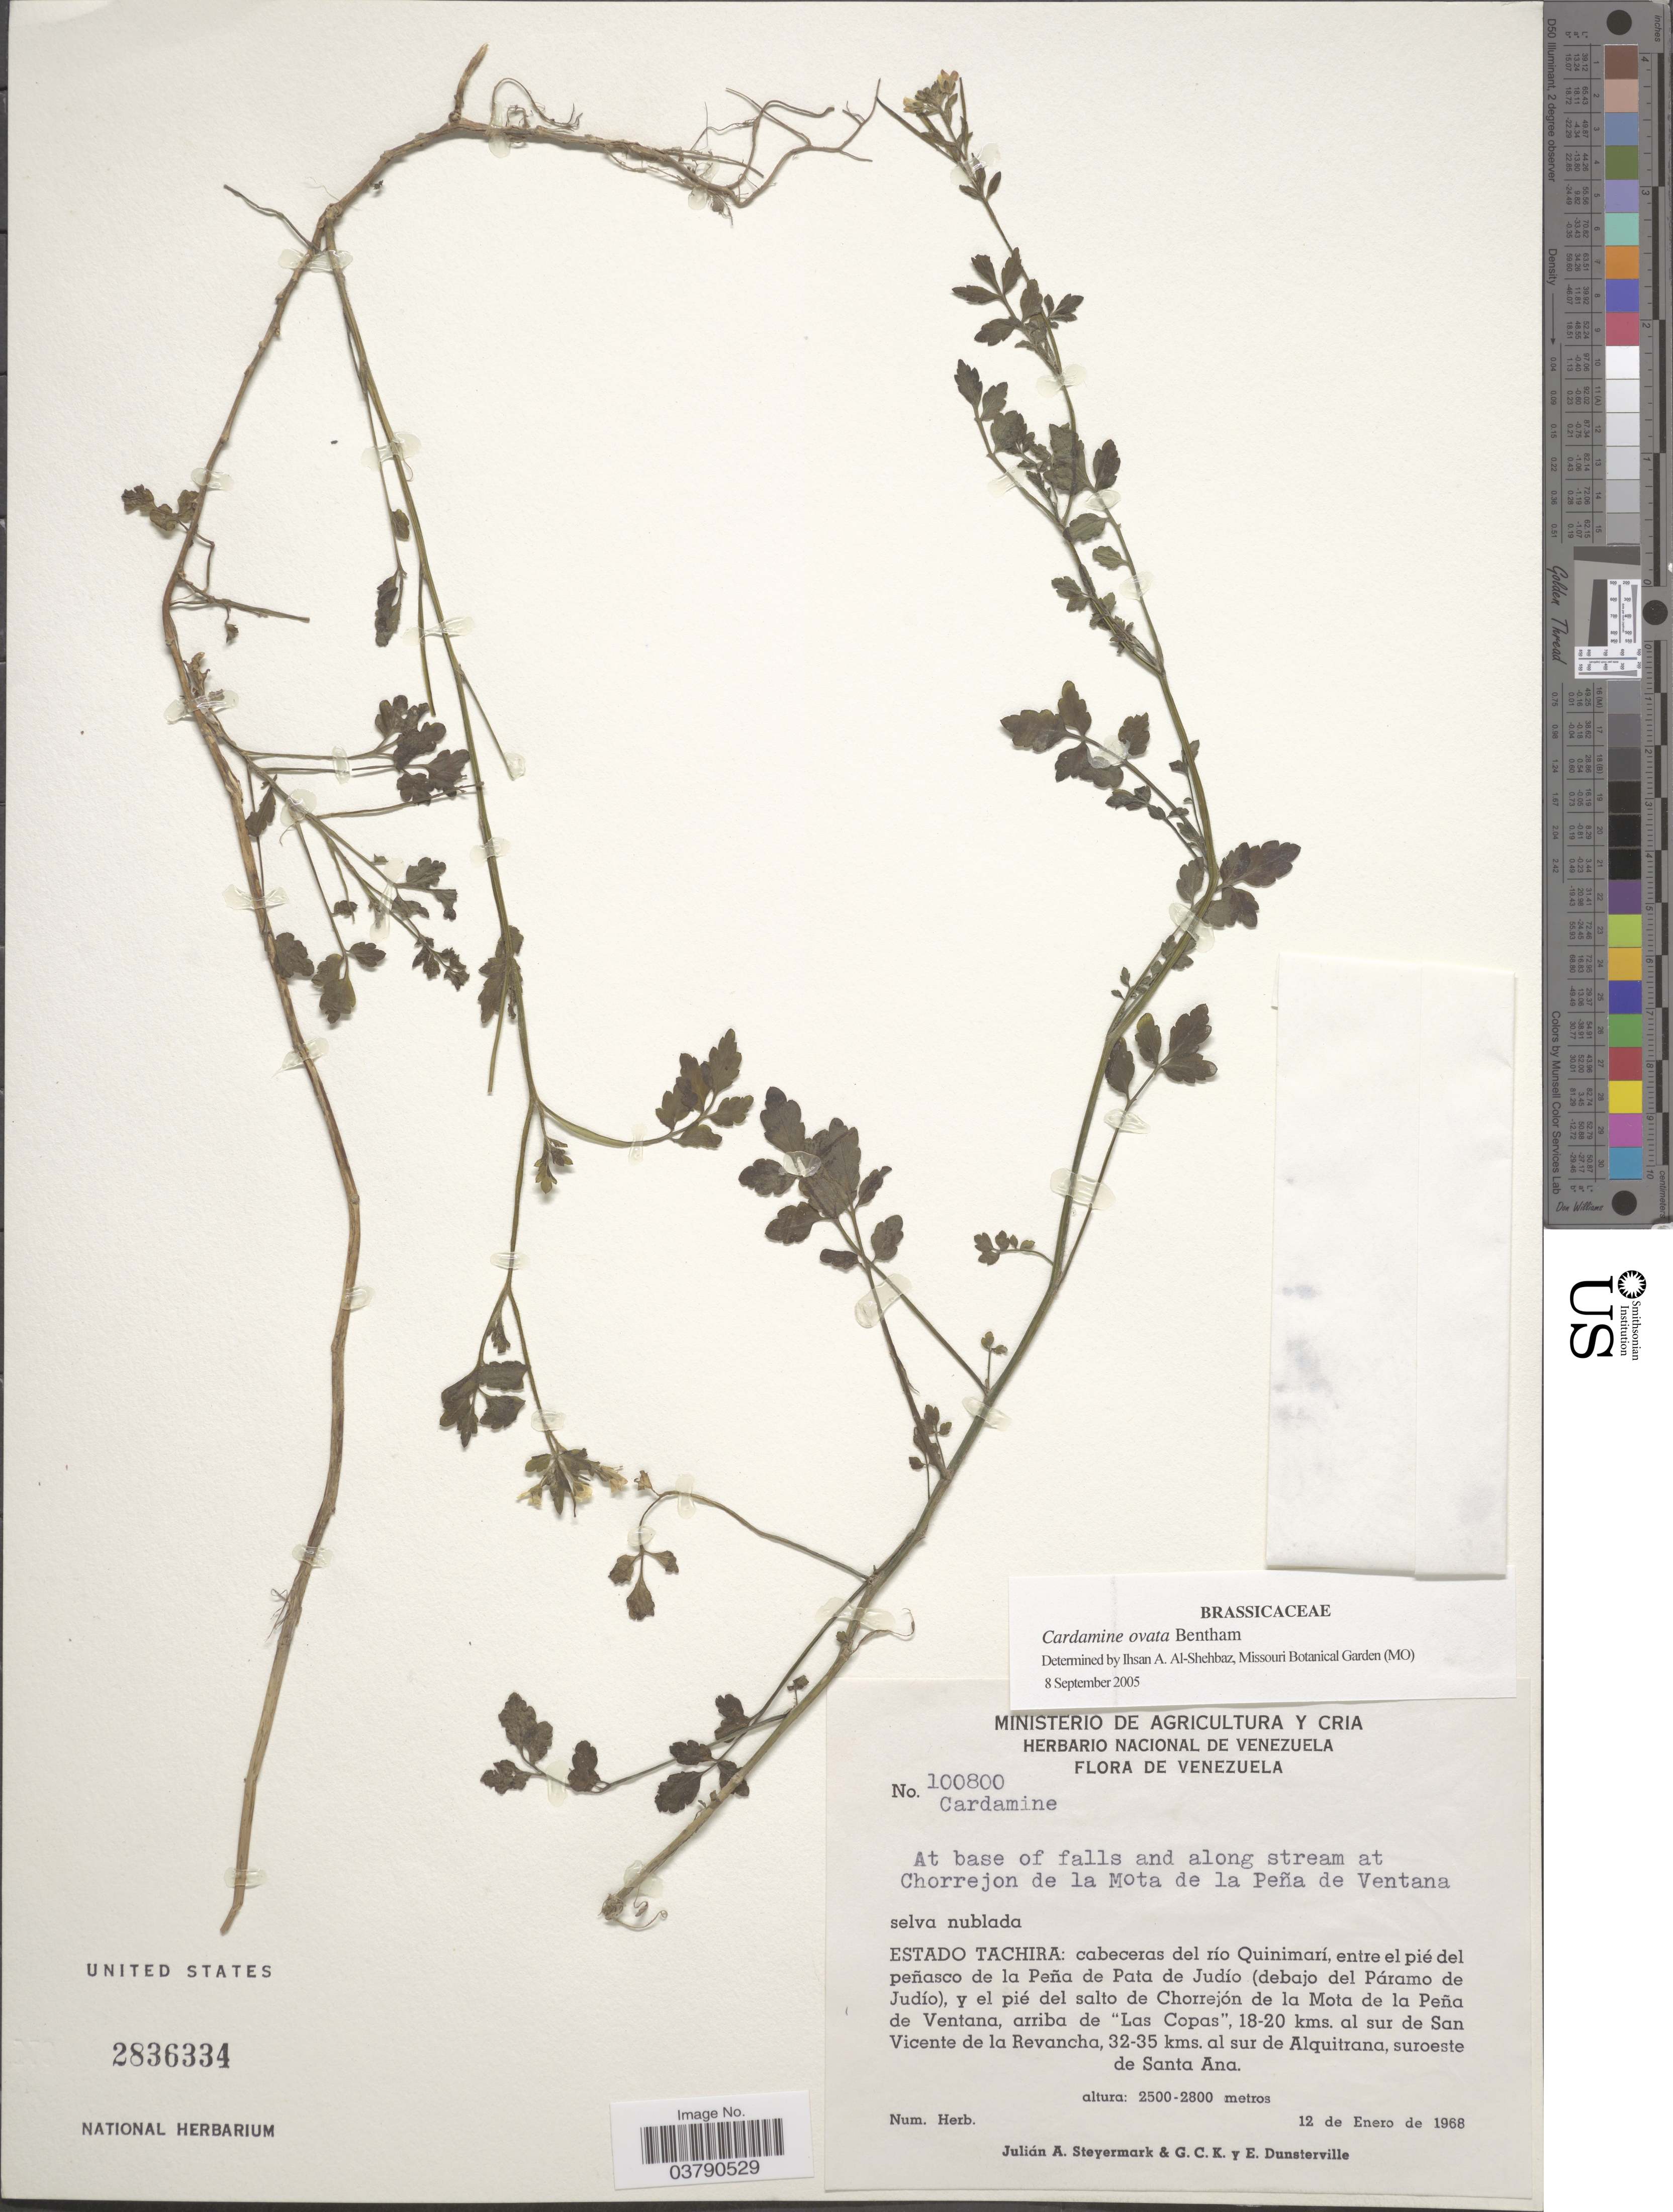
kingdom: Plantae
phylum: Tracheophyta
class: Magnoliopsida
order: Brassicales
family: Brassicaceae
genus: Cardamine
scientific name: Cardamine ovata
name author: Benth.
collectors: J. Steyermark, G. C. K. Dunsterville & E. Dunsterville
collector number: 100800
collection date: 1968-01-12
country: Venezuela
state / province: Tachira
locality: At base of falls and along stream at Chorrejon de la Mota de la Peña de Ventana. Cabeceras del río Quinimarí, entre el pié del peñasco de la Peña de Pata de Judío (debajo del Páramo de Judío), y el pié del salto de Chorrejón de la Mota de la Peña de Ventana, arriba de "Las Copas", 18-20 kms. al sur de San Vicente de la Revancha, 32-35 kms. al sur de Alquitrana, suroeste de Santa Ana.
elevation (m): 2500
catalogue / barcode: US 2836334